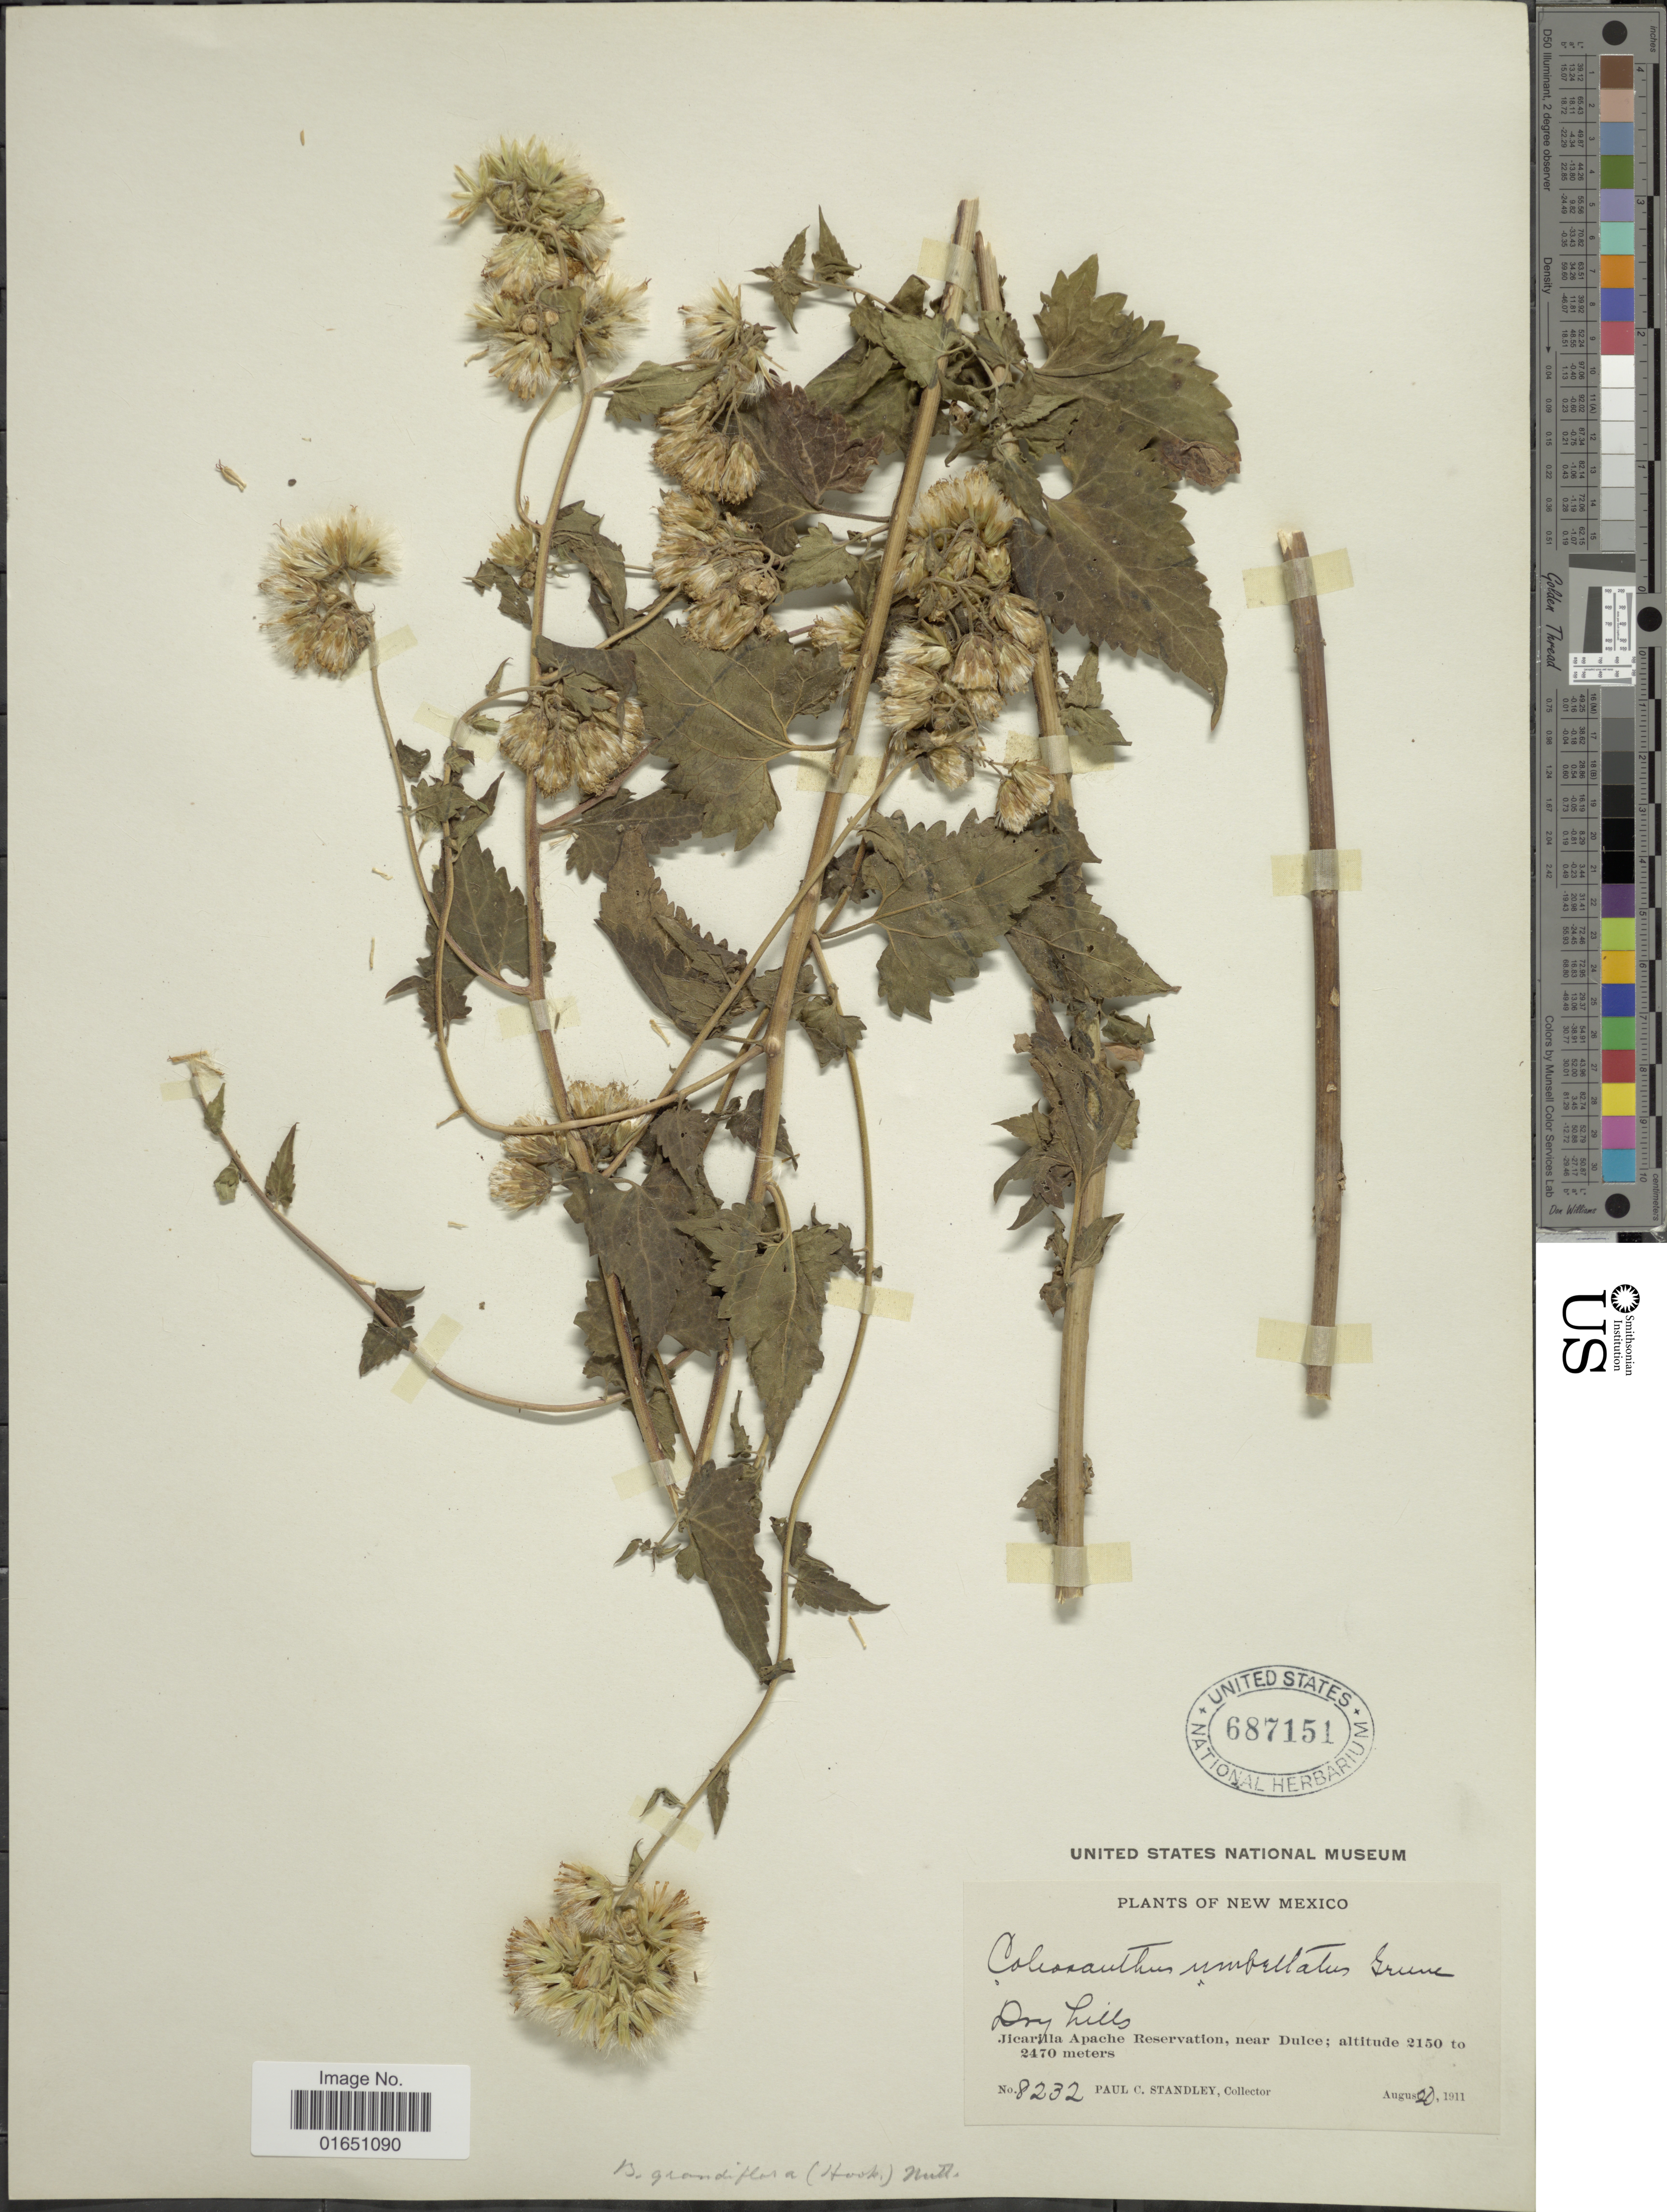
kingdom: Plantae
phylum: Tracheophyta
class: Magnoliopsida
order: Asterales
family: Asteraceae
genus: Brickellia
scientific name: Brickellia grandiflora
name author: (Hook.) Nutt.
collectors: P. C. Standley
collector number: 8232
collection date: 1911-08-20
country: United States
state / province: New Mexico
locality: Jicarilla Apache Reservation, near Dulce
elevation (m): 2150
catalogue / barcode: US 687151